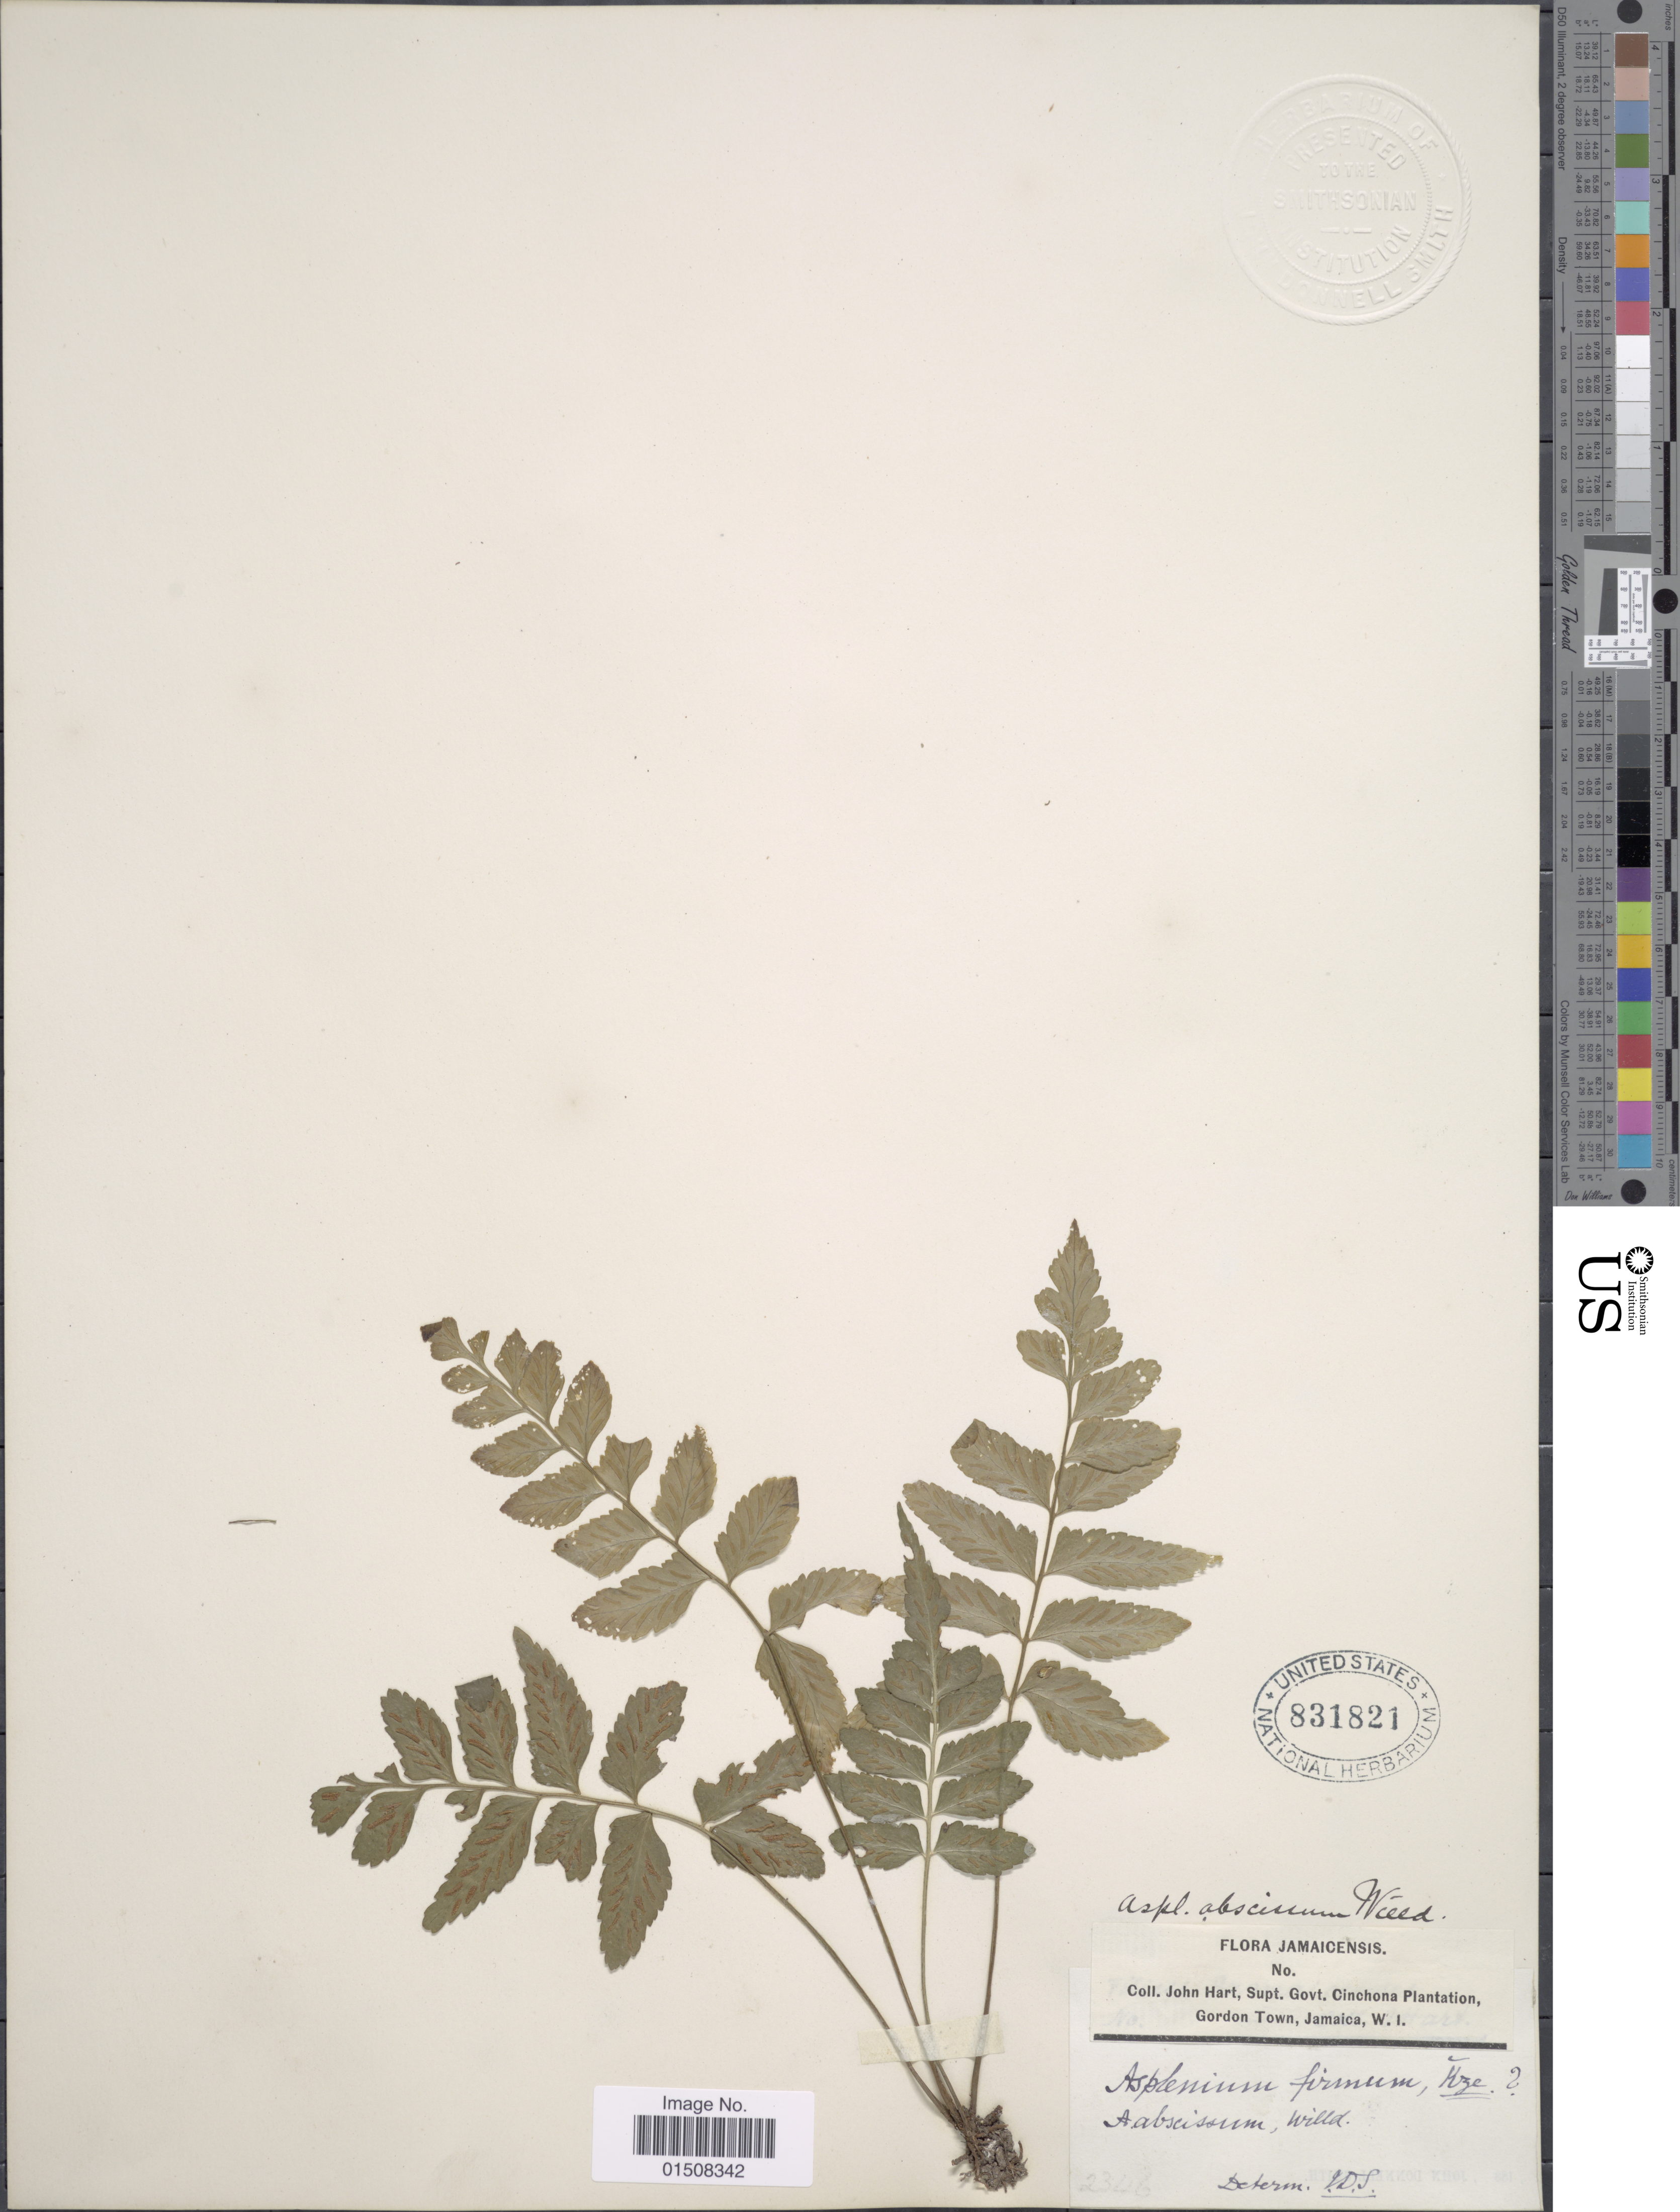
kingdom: Plantae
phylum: Tracheophyta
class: Polypodiopsida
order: Polypodiales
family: Aspleniaceae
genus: Asplenium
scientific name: Asplenium abscissum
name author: Willd.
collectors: J. H. Hart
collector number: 2?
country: Jamaica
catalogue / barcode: US 831821